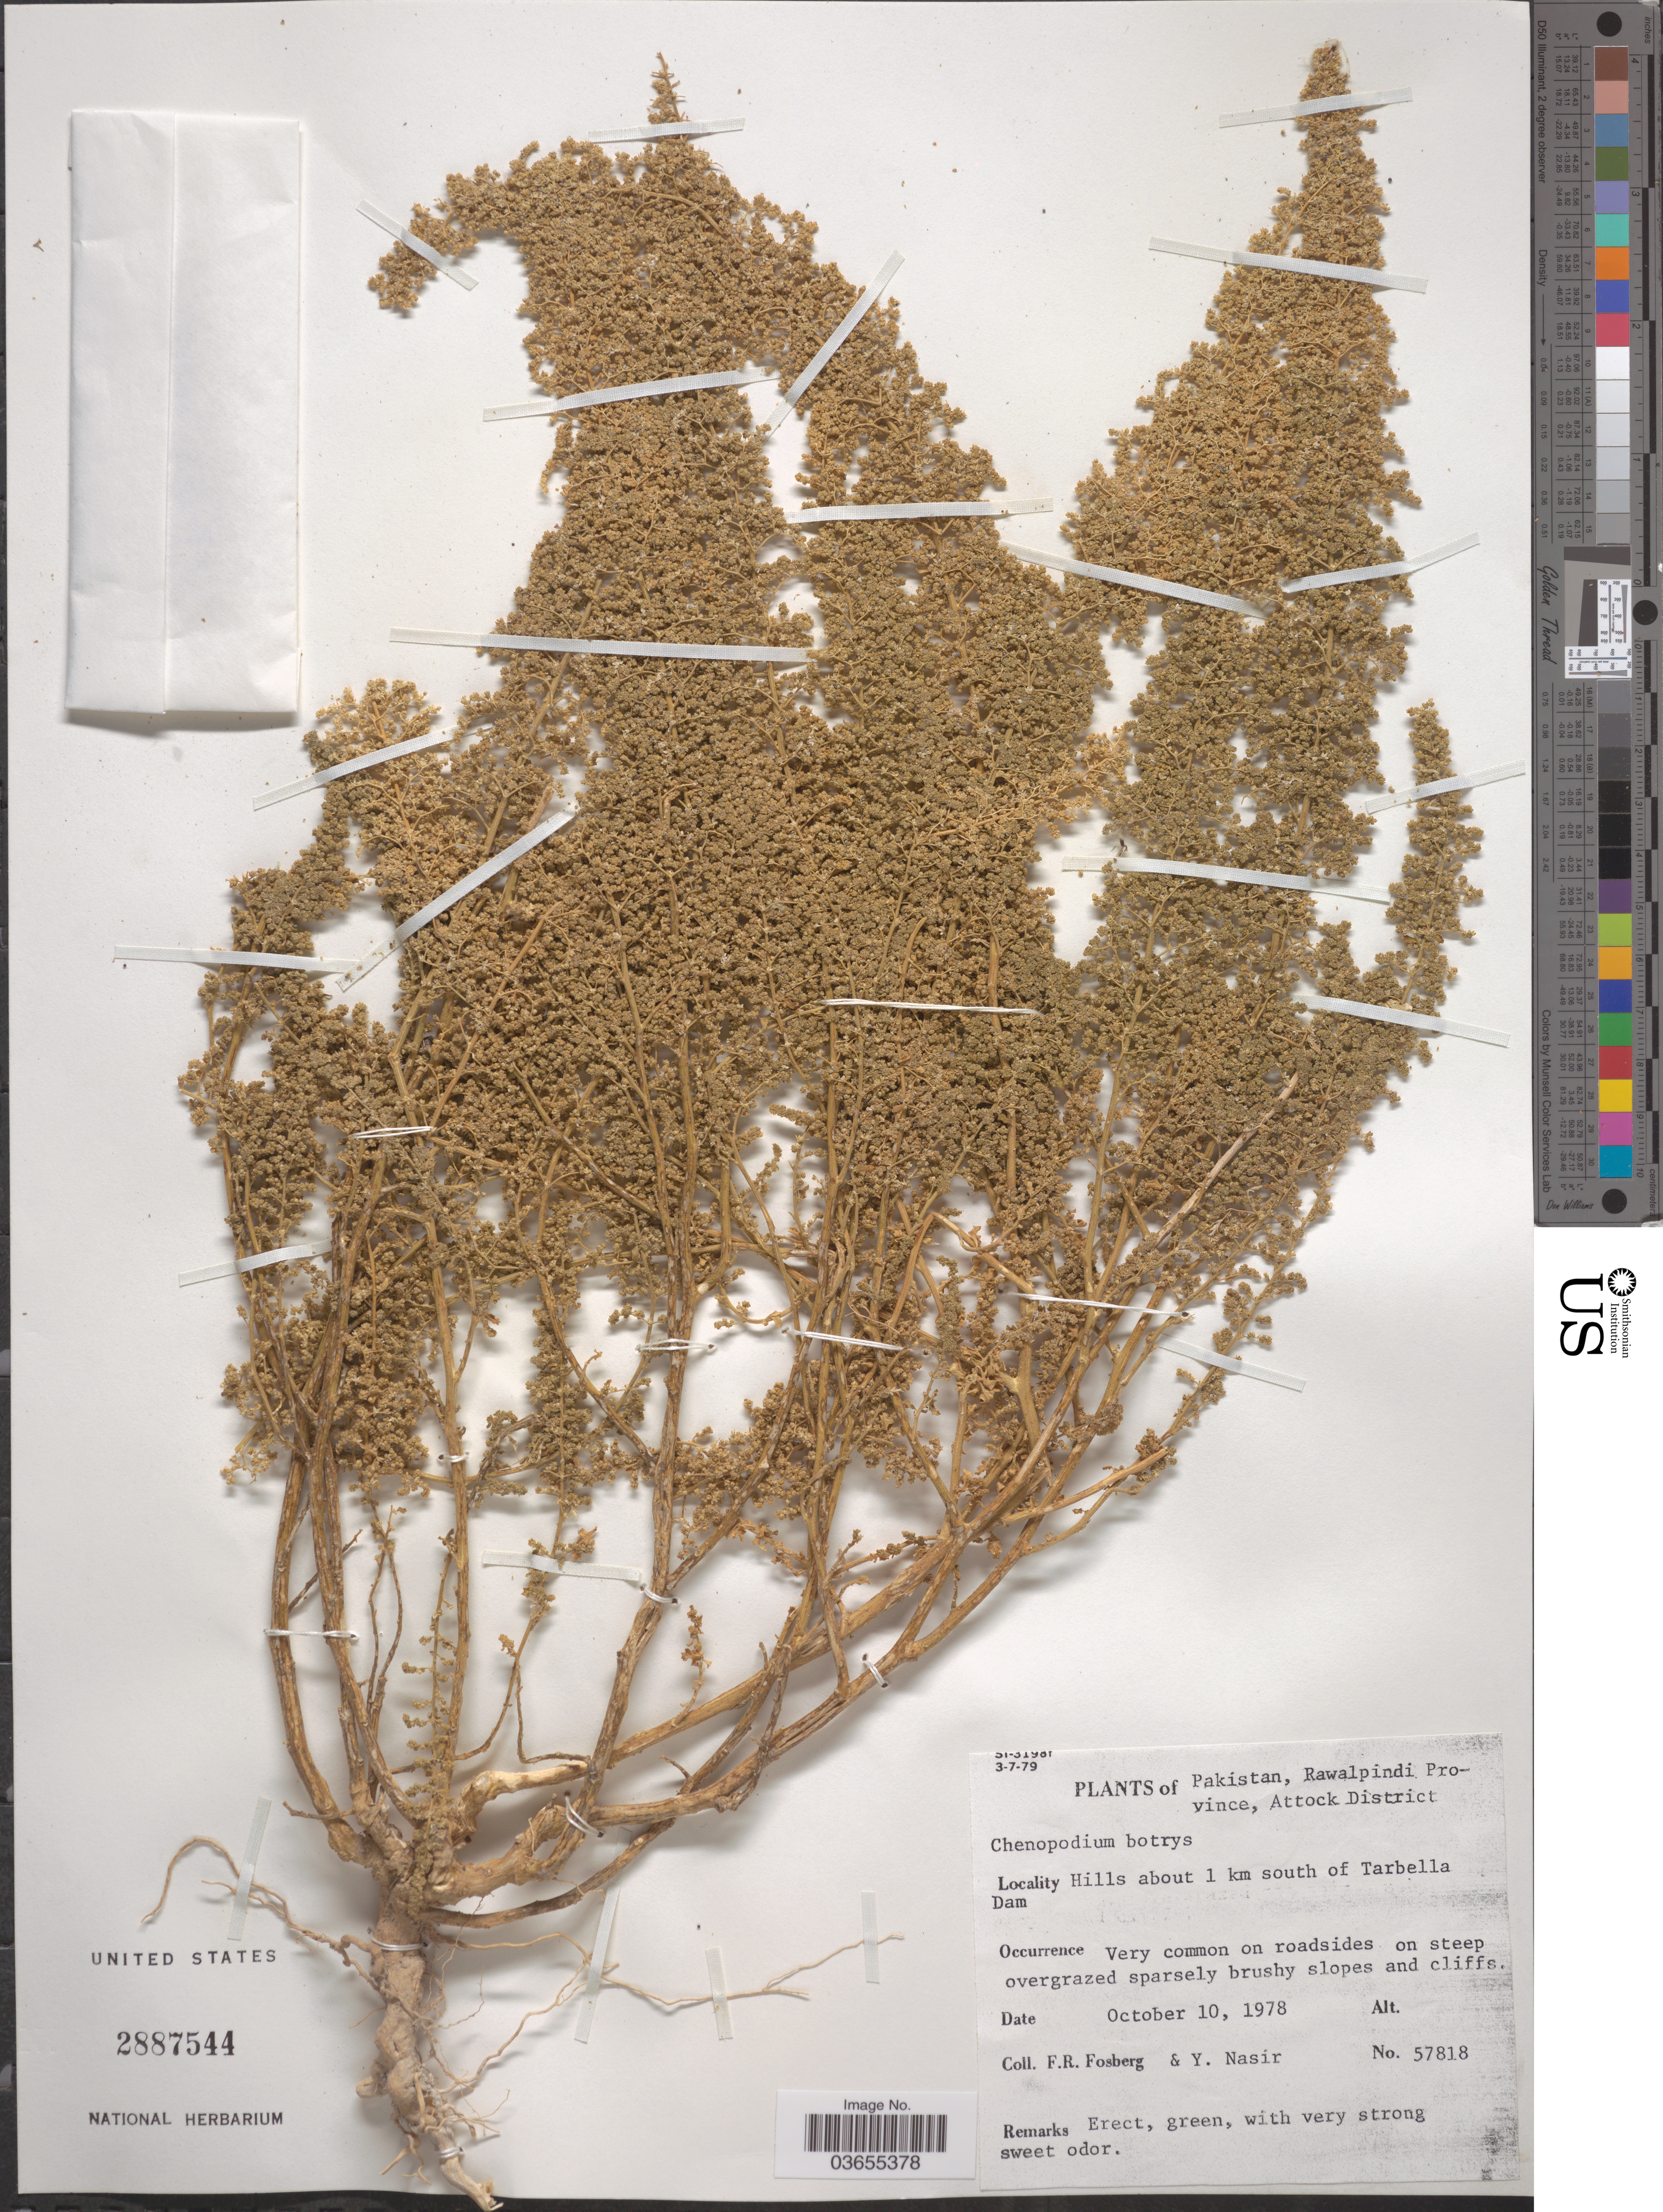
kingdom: Plantae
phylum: Tracheophyta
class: Magnoliopsida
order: Caryophyllales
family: Amaranthaceae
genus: Chenopodium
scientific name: Chenopodium botrys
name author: L.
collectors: F. R. Fosberg & Y. Nasir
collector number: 57818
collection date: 1978-10-10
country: Pakistan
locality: Rawalpindi Province, Attock District. Hills about 1 km south of Tarbella Dam.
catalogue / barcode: US 2887544